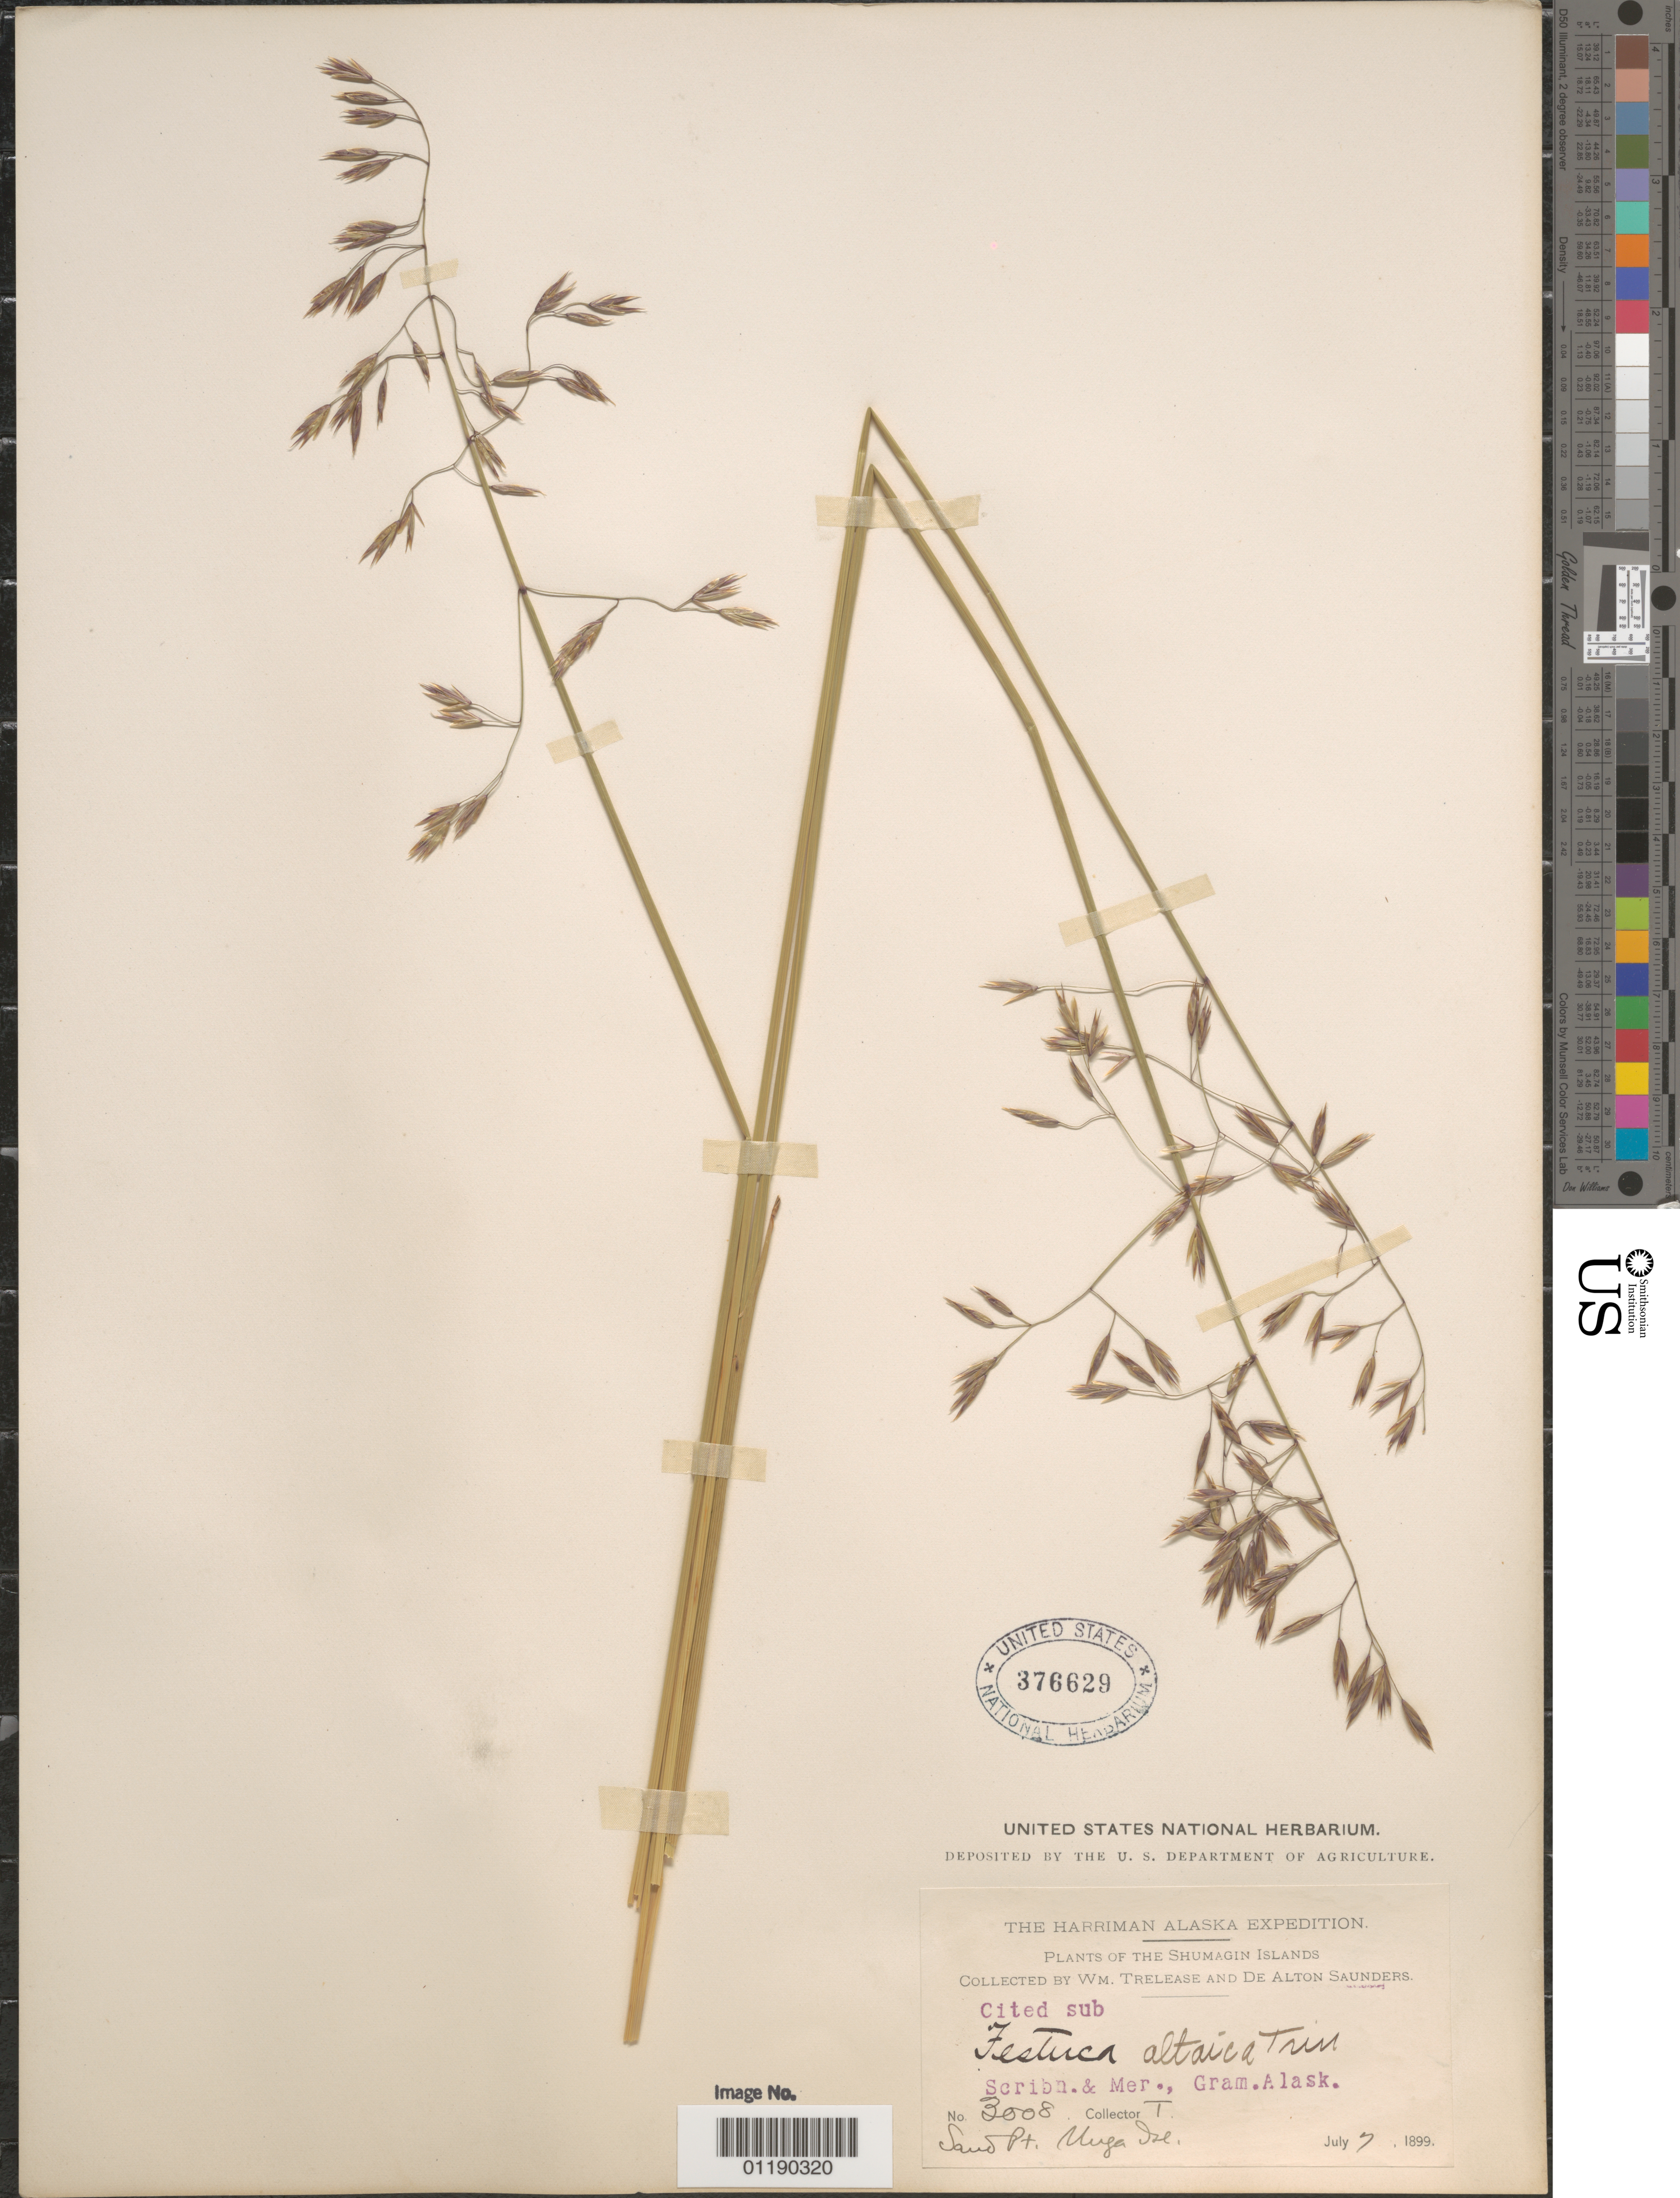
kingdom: Plantae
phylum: Tracheophyta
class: Liliopsida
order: Poales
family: Poaceae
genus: Festuca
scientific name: Festuca altaica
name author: Trin.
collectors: W. Trelease & D. Saunders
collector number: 3008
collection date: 1899-07-07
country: United States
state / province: Alaska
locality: Sand Pt., Unga Island.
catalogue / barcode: US 376629